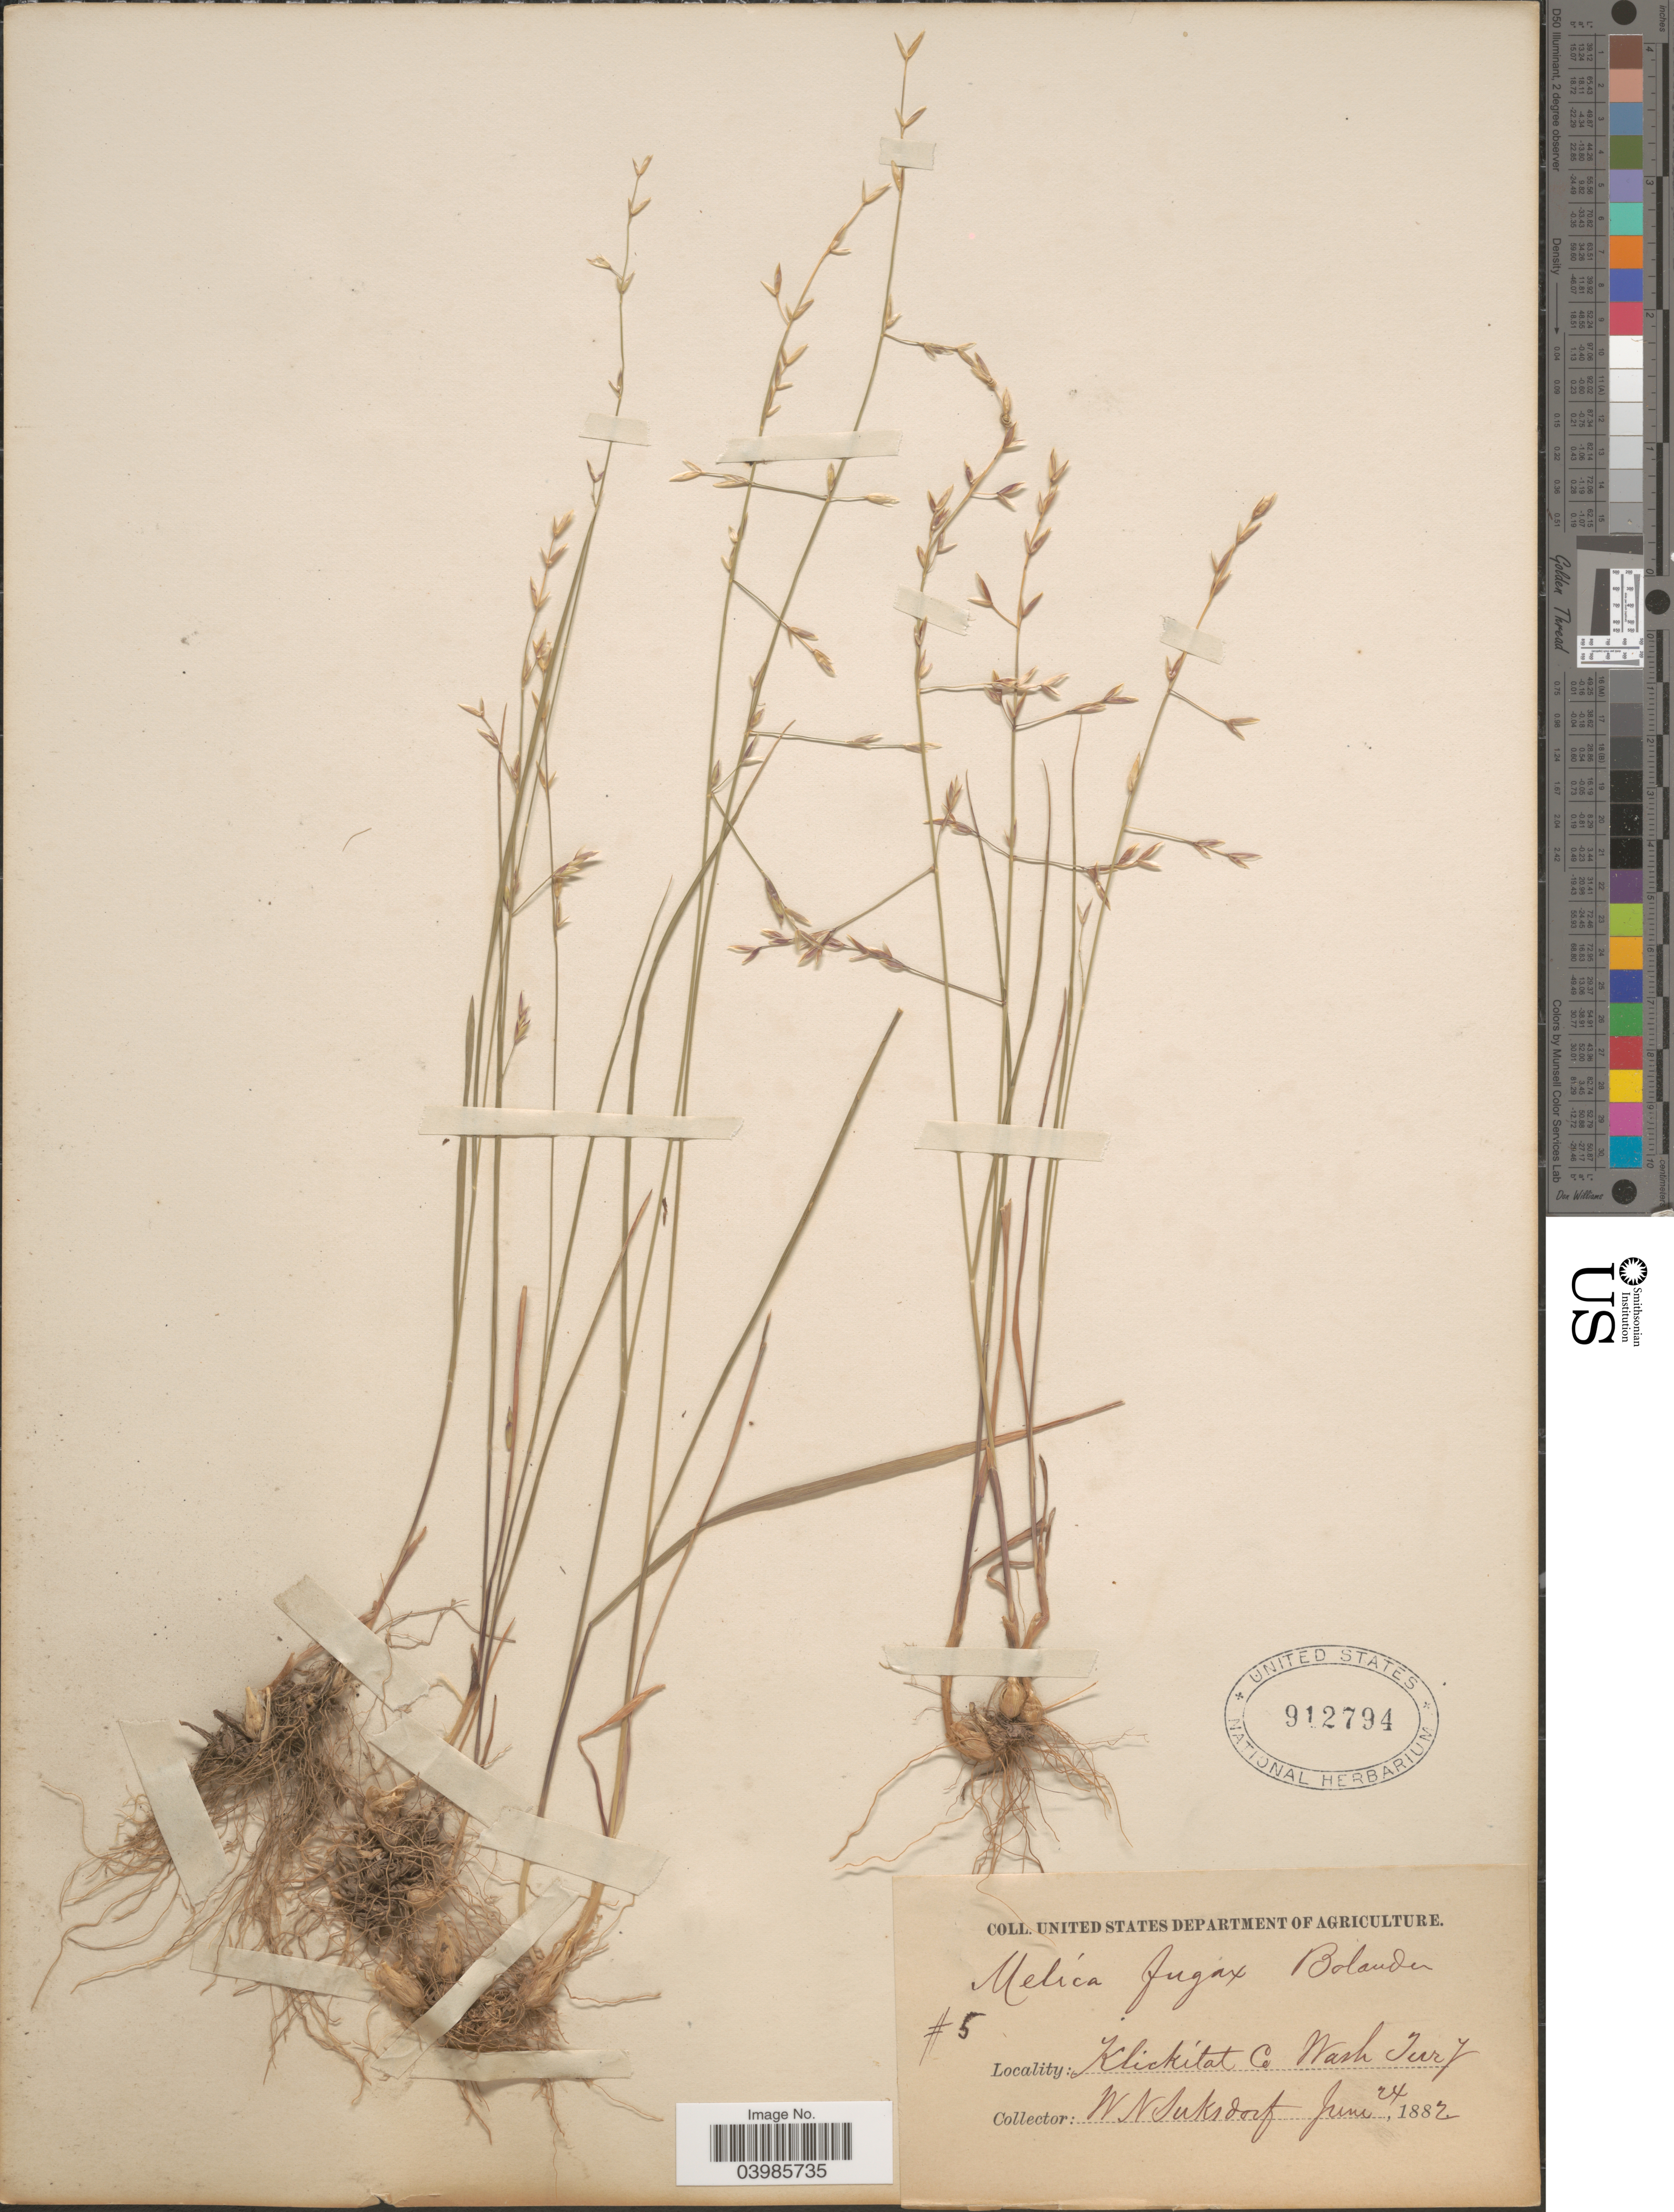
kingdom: Plantae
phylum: Tracheophyta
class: Liliopsida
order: Poales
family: Poaceae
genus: Melica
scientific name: Melica fugax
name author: Bol.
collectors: W. N. Suksdorf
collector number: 5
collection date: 1882-06-24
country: United States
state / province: Washington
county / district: Klickitat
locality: Klickitat Co. Wash Terry.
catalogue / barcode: US 912794